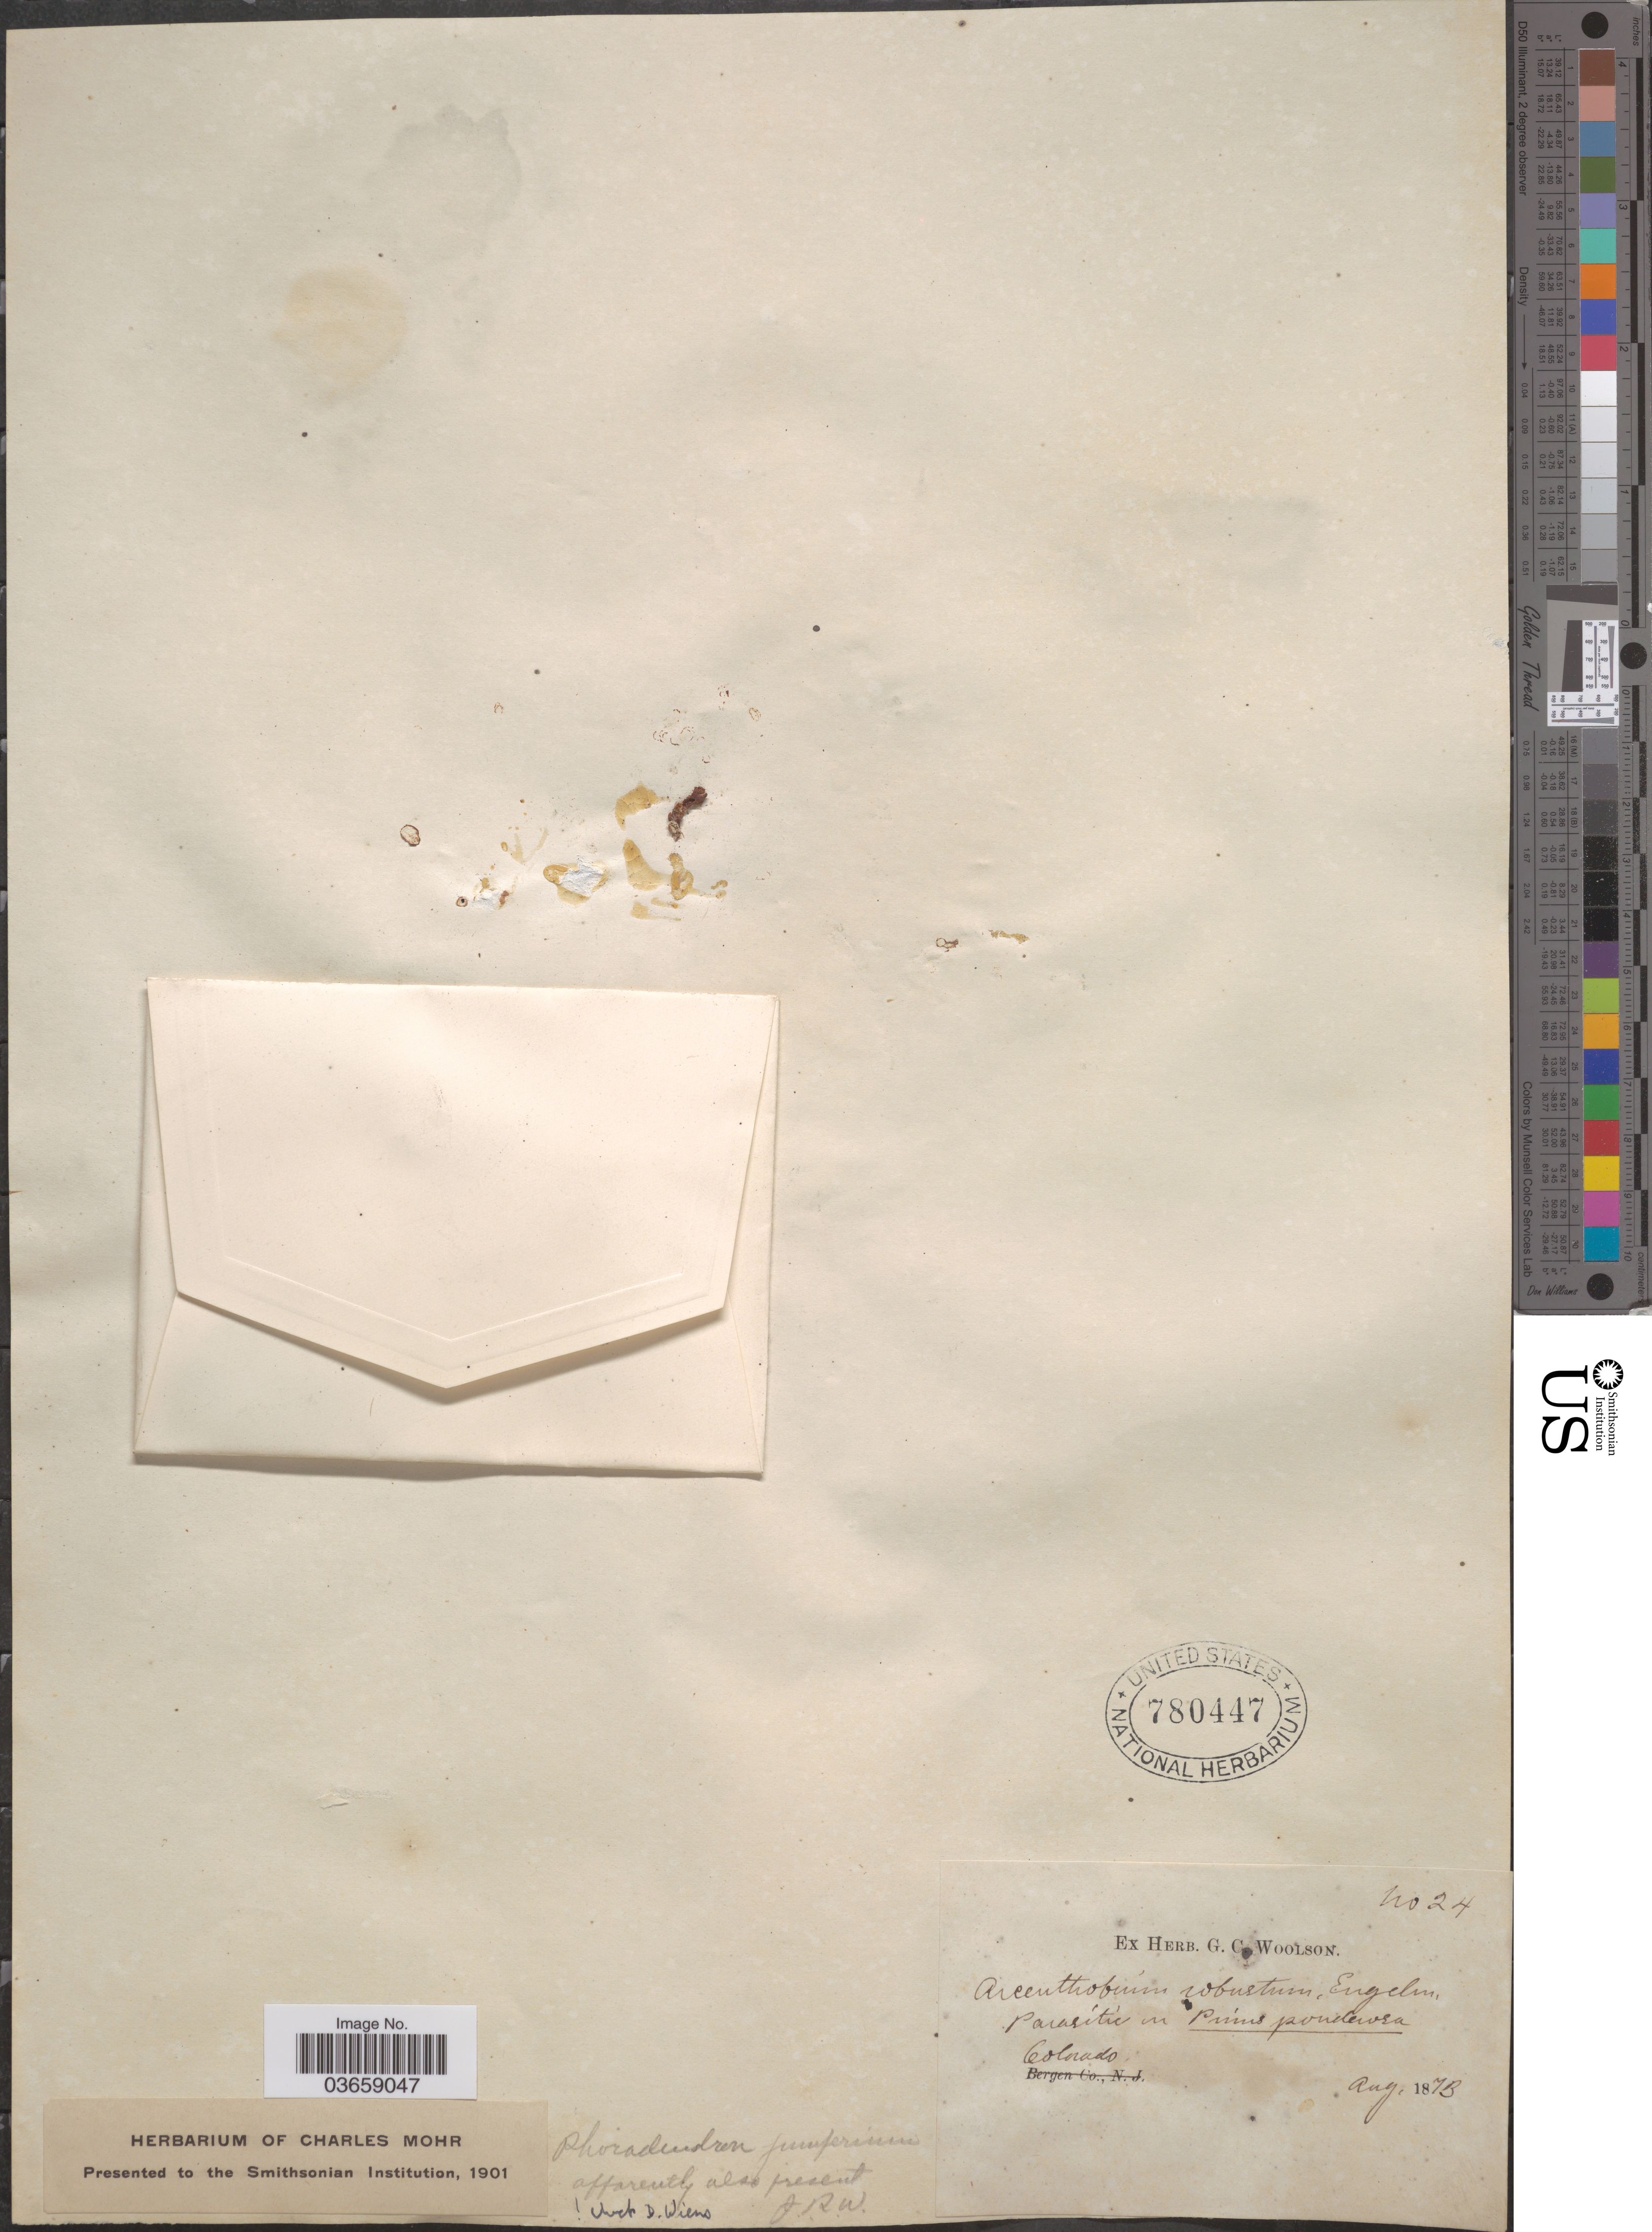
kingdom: Plantae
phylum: Tracheophyta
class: Magnoliopsida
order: Santalales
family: Viscaceae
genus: Arceuthobium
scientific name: Arceuthobium vaginatum f. cryptopodum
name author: (Engelm.) L.S. Gill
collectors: ex herb. G. C. Woolson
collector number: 24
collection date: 1873-08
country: United States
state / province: Colorado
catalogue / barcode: US 780447